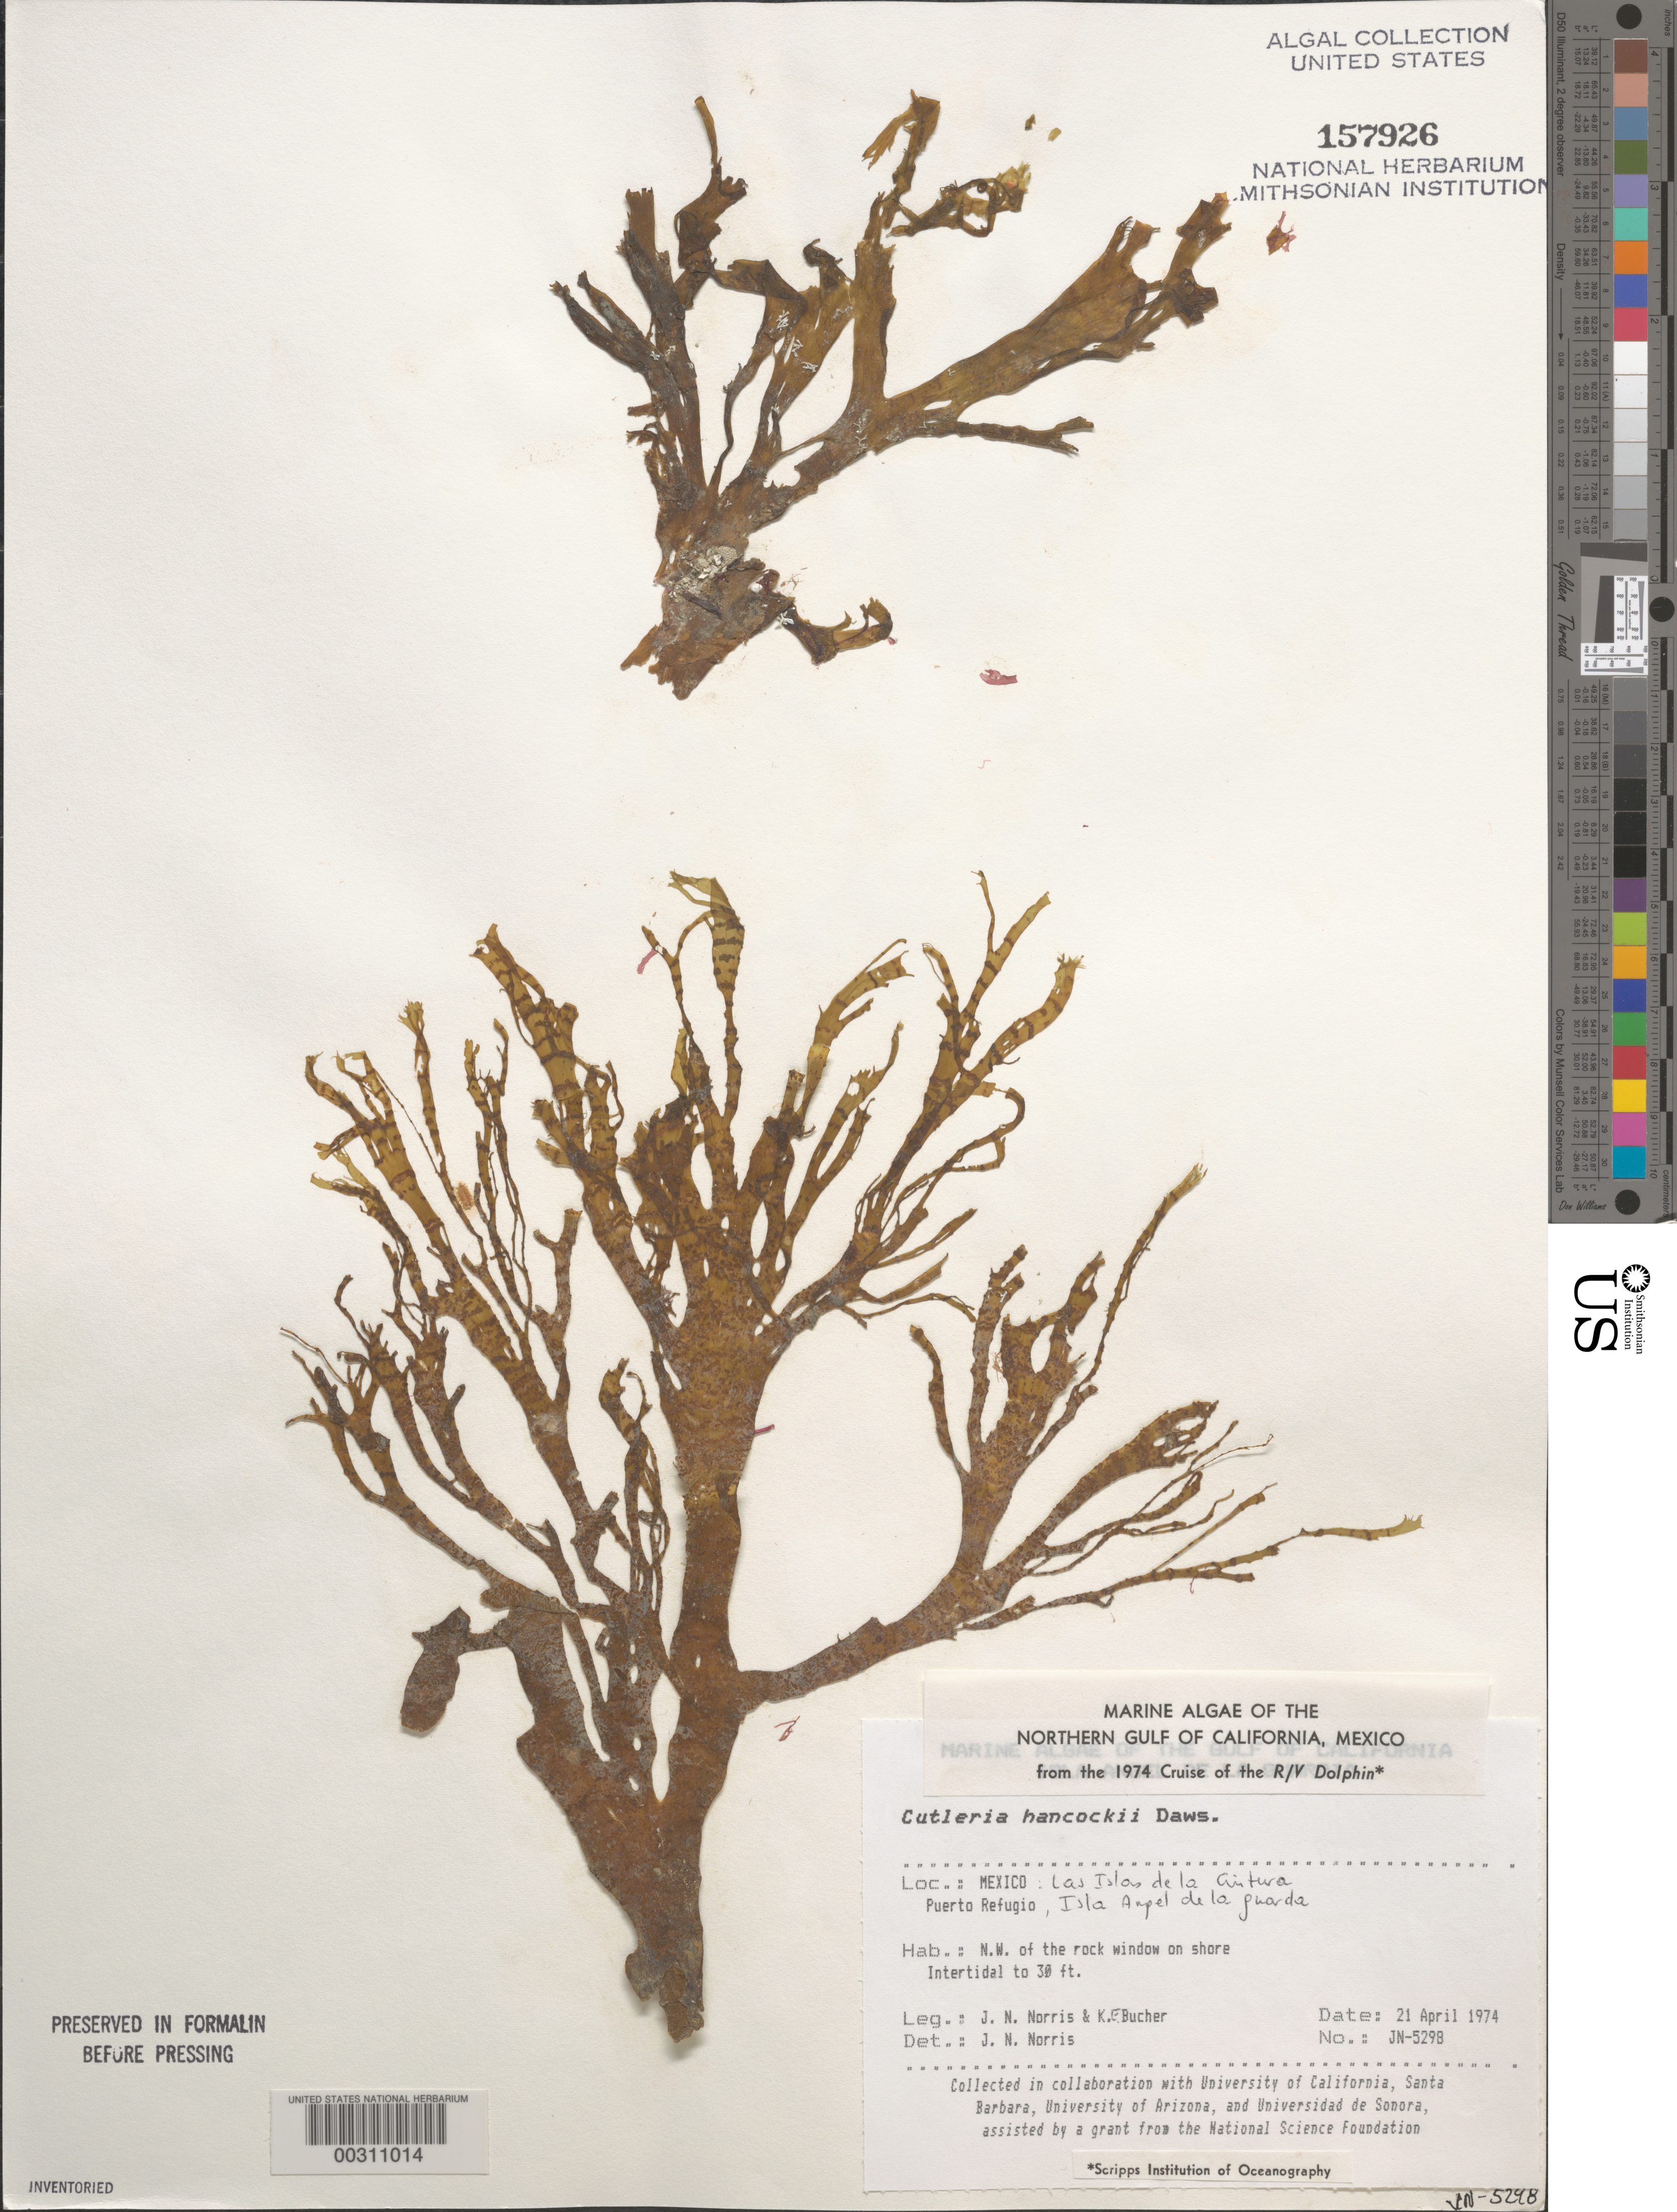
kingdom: Chromista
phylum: Ochrophyta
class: Phaeophyceae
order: Cutleriales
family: Cutleriaceae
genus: Cutleria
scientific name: Cutleria hancockii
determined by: Norris, James N.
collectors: J. N. Norris & K. E. Bucher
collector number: JN-5298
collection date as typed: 21 Apr 1974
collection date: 1974-04-21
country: Mexico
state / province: Baja California Norte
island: Isla Angel de la Guarda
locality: Puerto Refugio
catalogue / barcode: US 157926